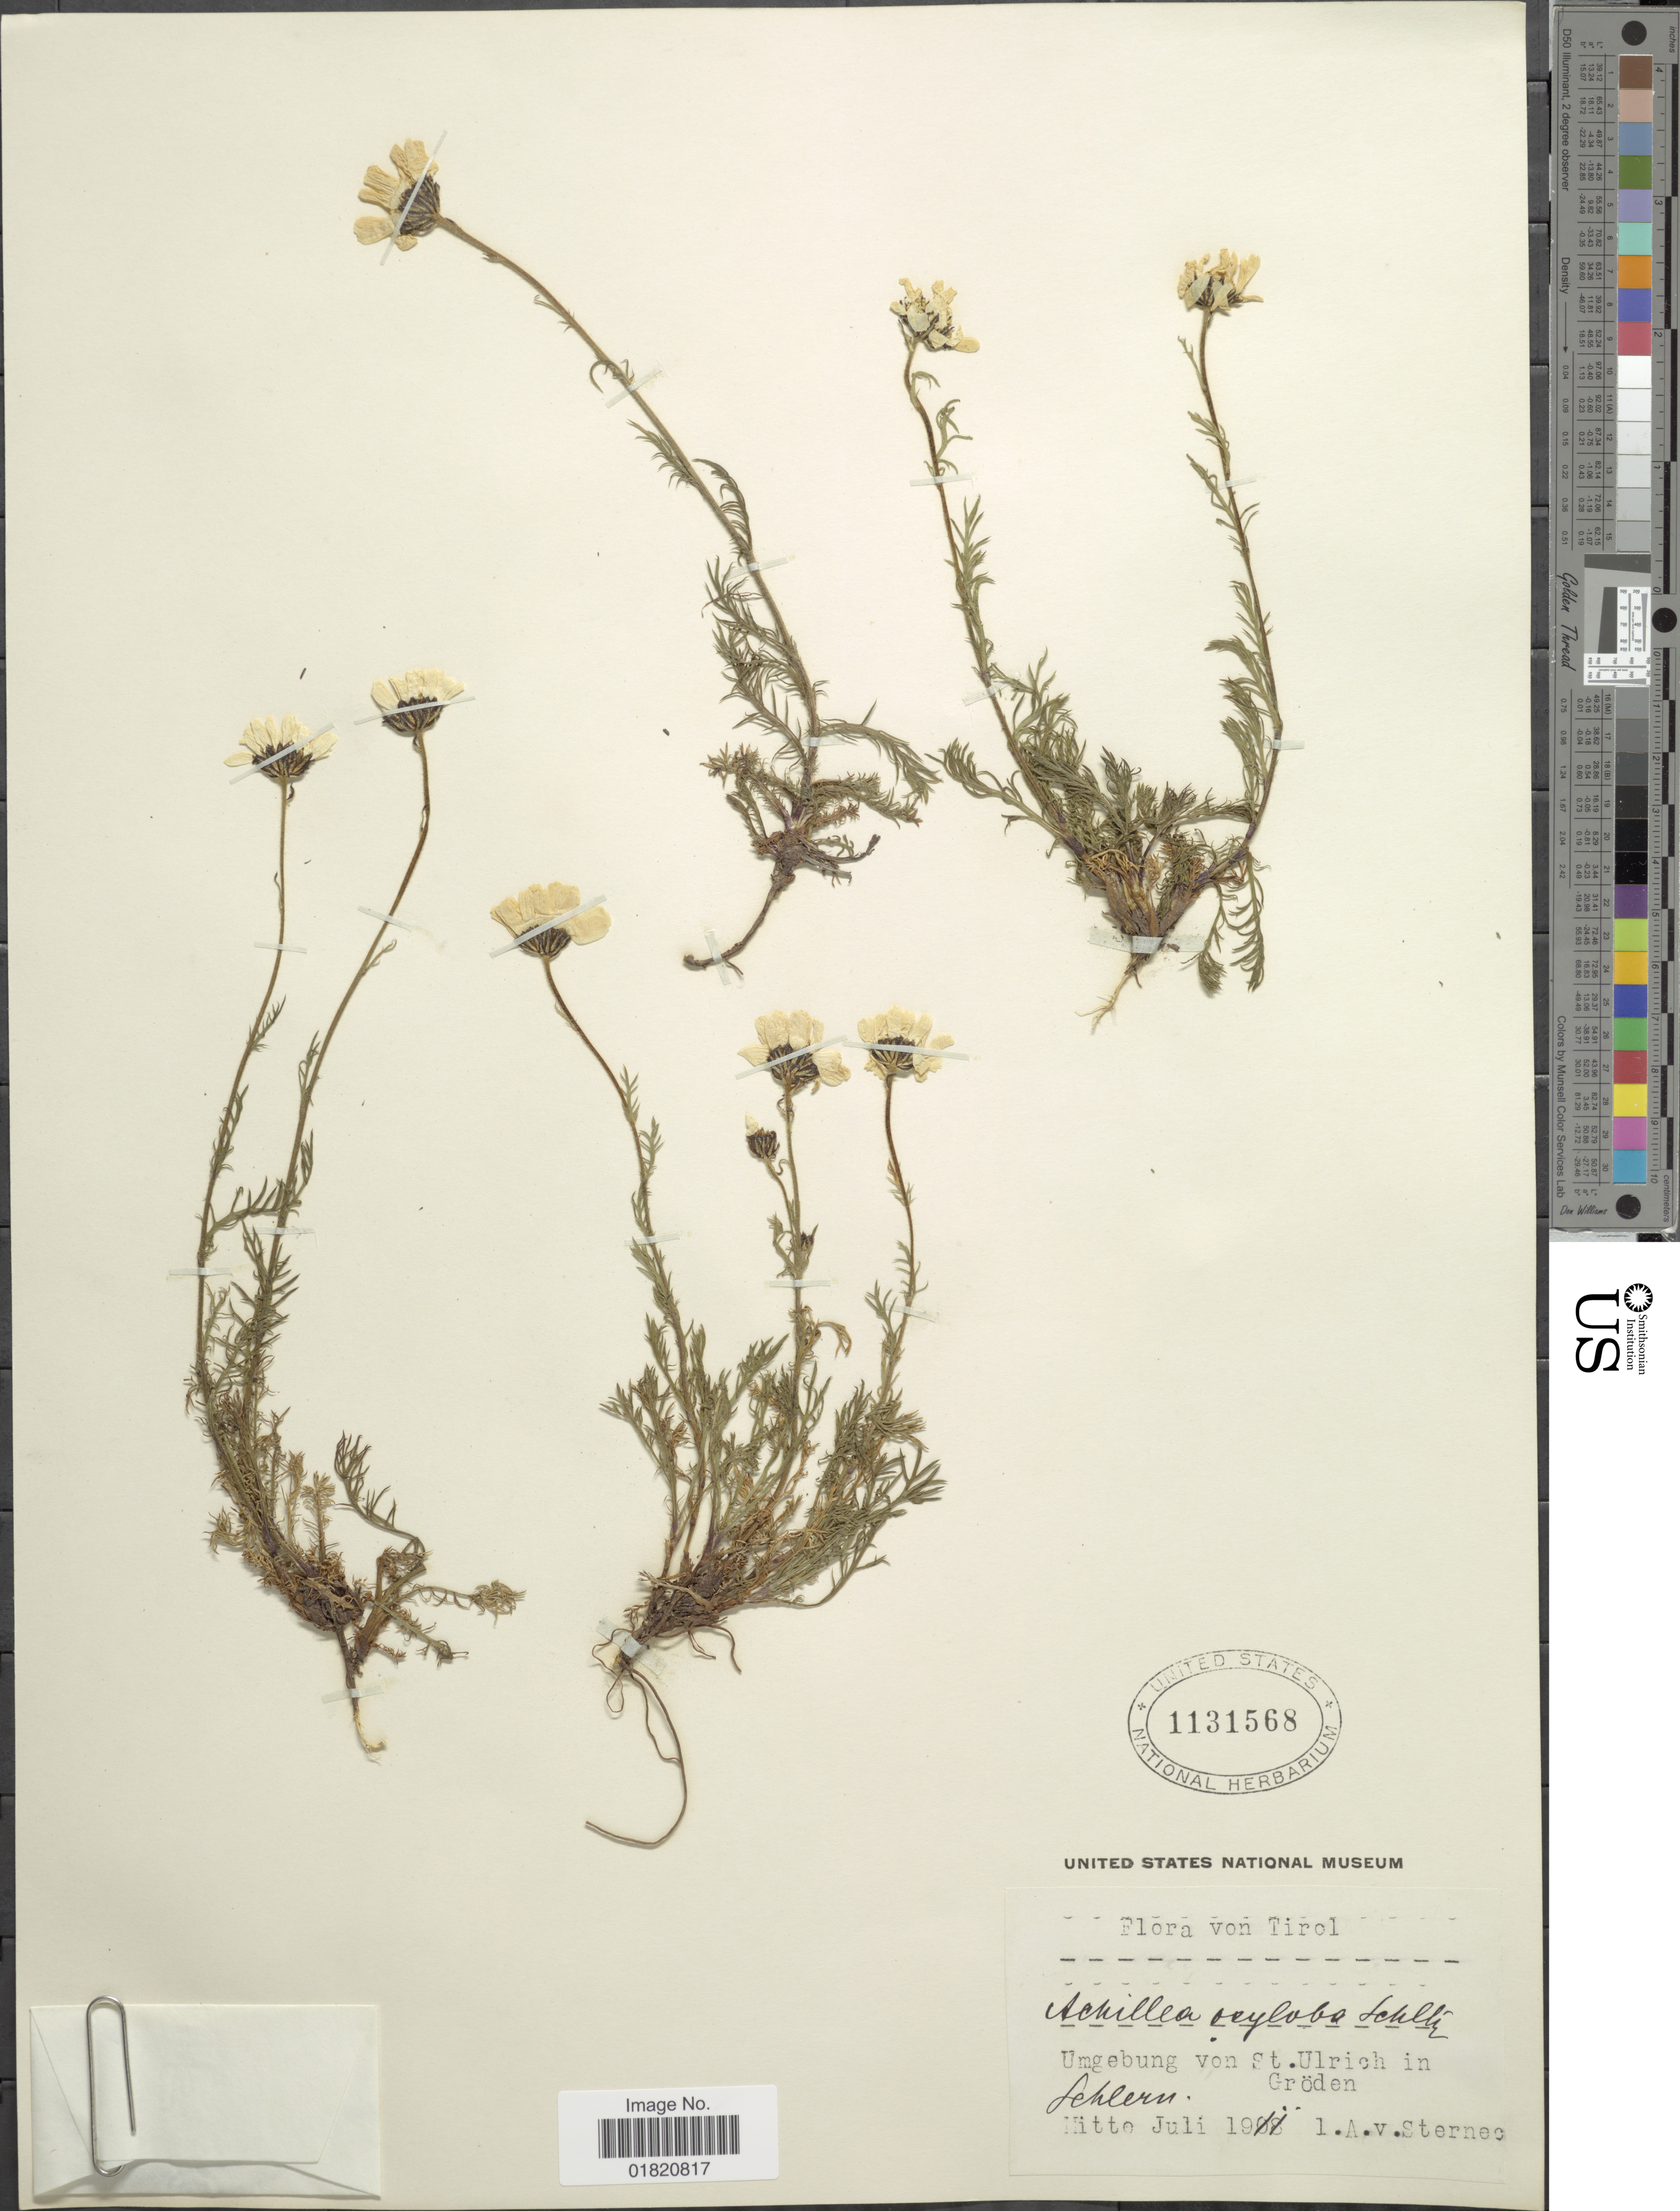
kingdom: Plantae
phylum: Tracheophyta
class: Magnoliopsida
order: Asterales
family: Asteraceae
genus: Achillea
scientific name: Achillea oxyloba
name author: (DC.) Sch. Bip.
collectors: A. Sterneck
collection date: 1911-07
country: Austria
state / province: Tirol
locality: Umgebung von St. Ulrich in Gröden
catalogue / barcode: US 1131568